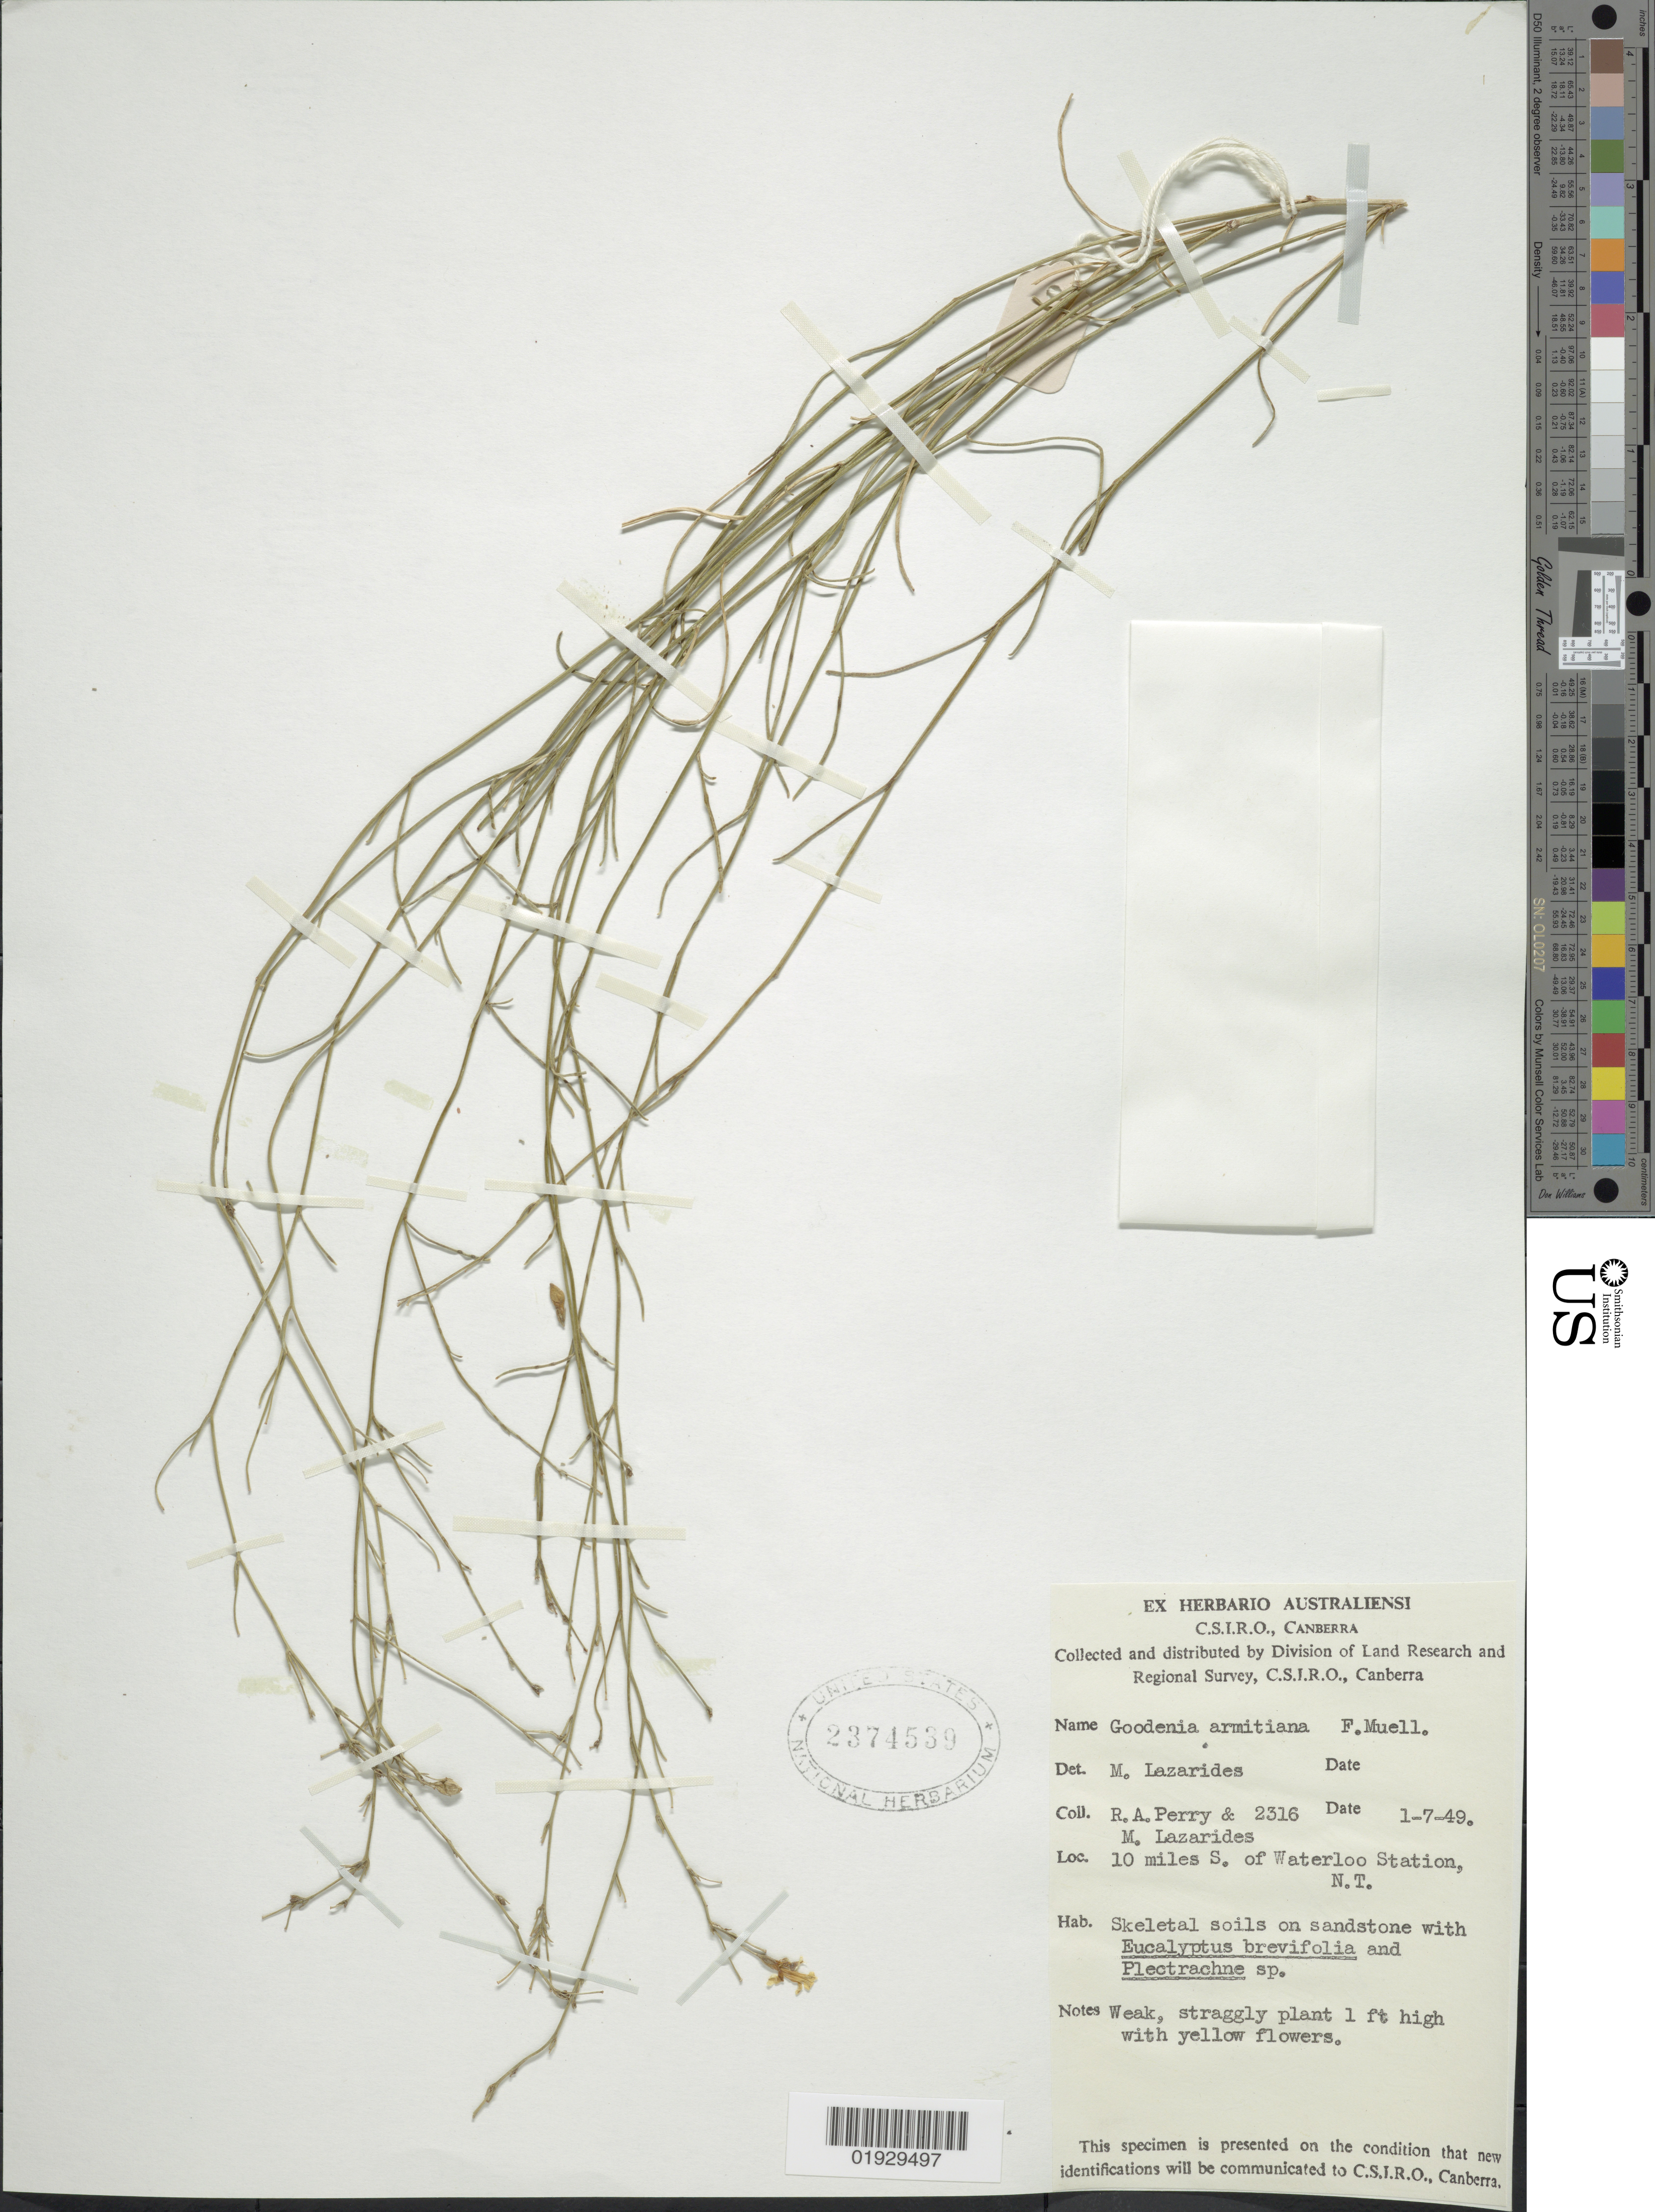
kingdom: Plantae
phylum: Tracheophyta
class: Magnoliopsida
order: Asterales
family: Goodeniaceae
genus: Goodenia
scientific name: Goodenia armitiana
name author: F. Muell.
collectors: Perry, R. A. & M. Lazarides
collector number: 2316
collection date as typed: Transcribed d/m/y: 1/7/49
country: Australia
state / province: Northern Territory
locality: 10 miles S. of Waterloo Station, N.T.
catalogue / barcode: US 2374539